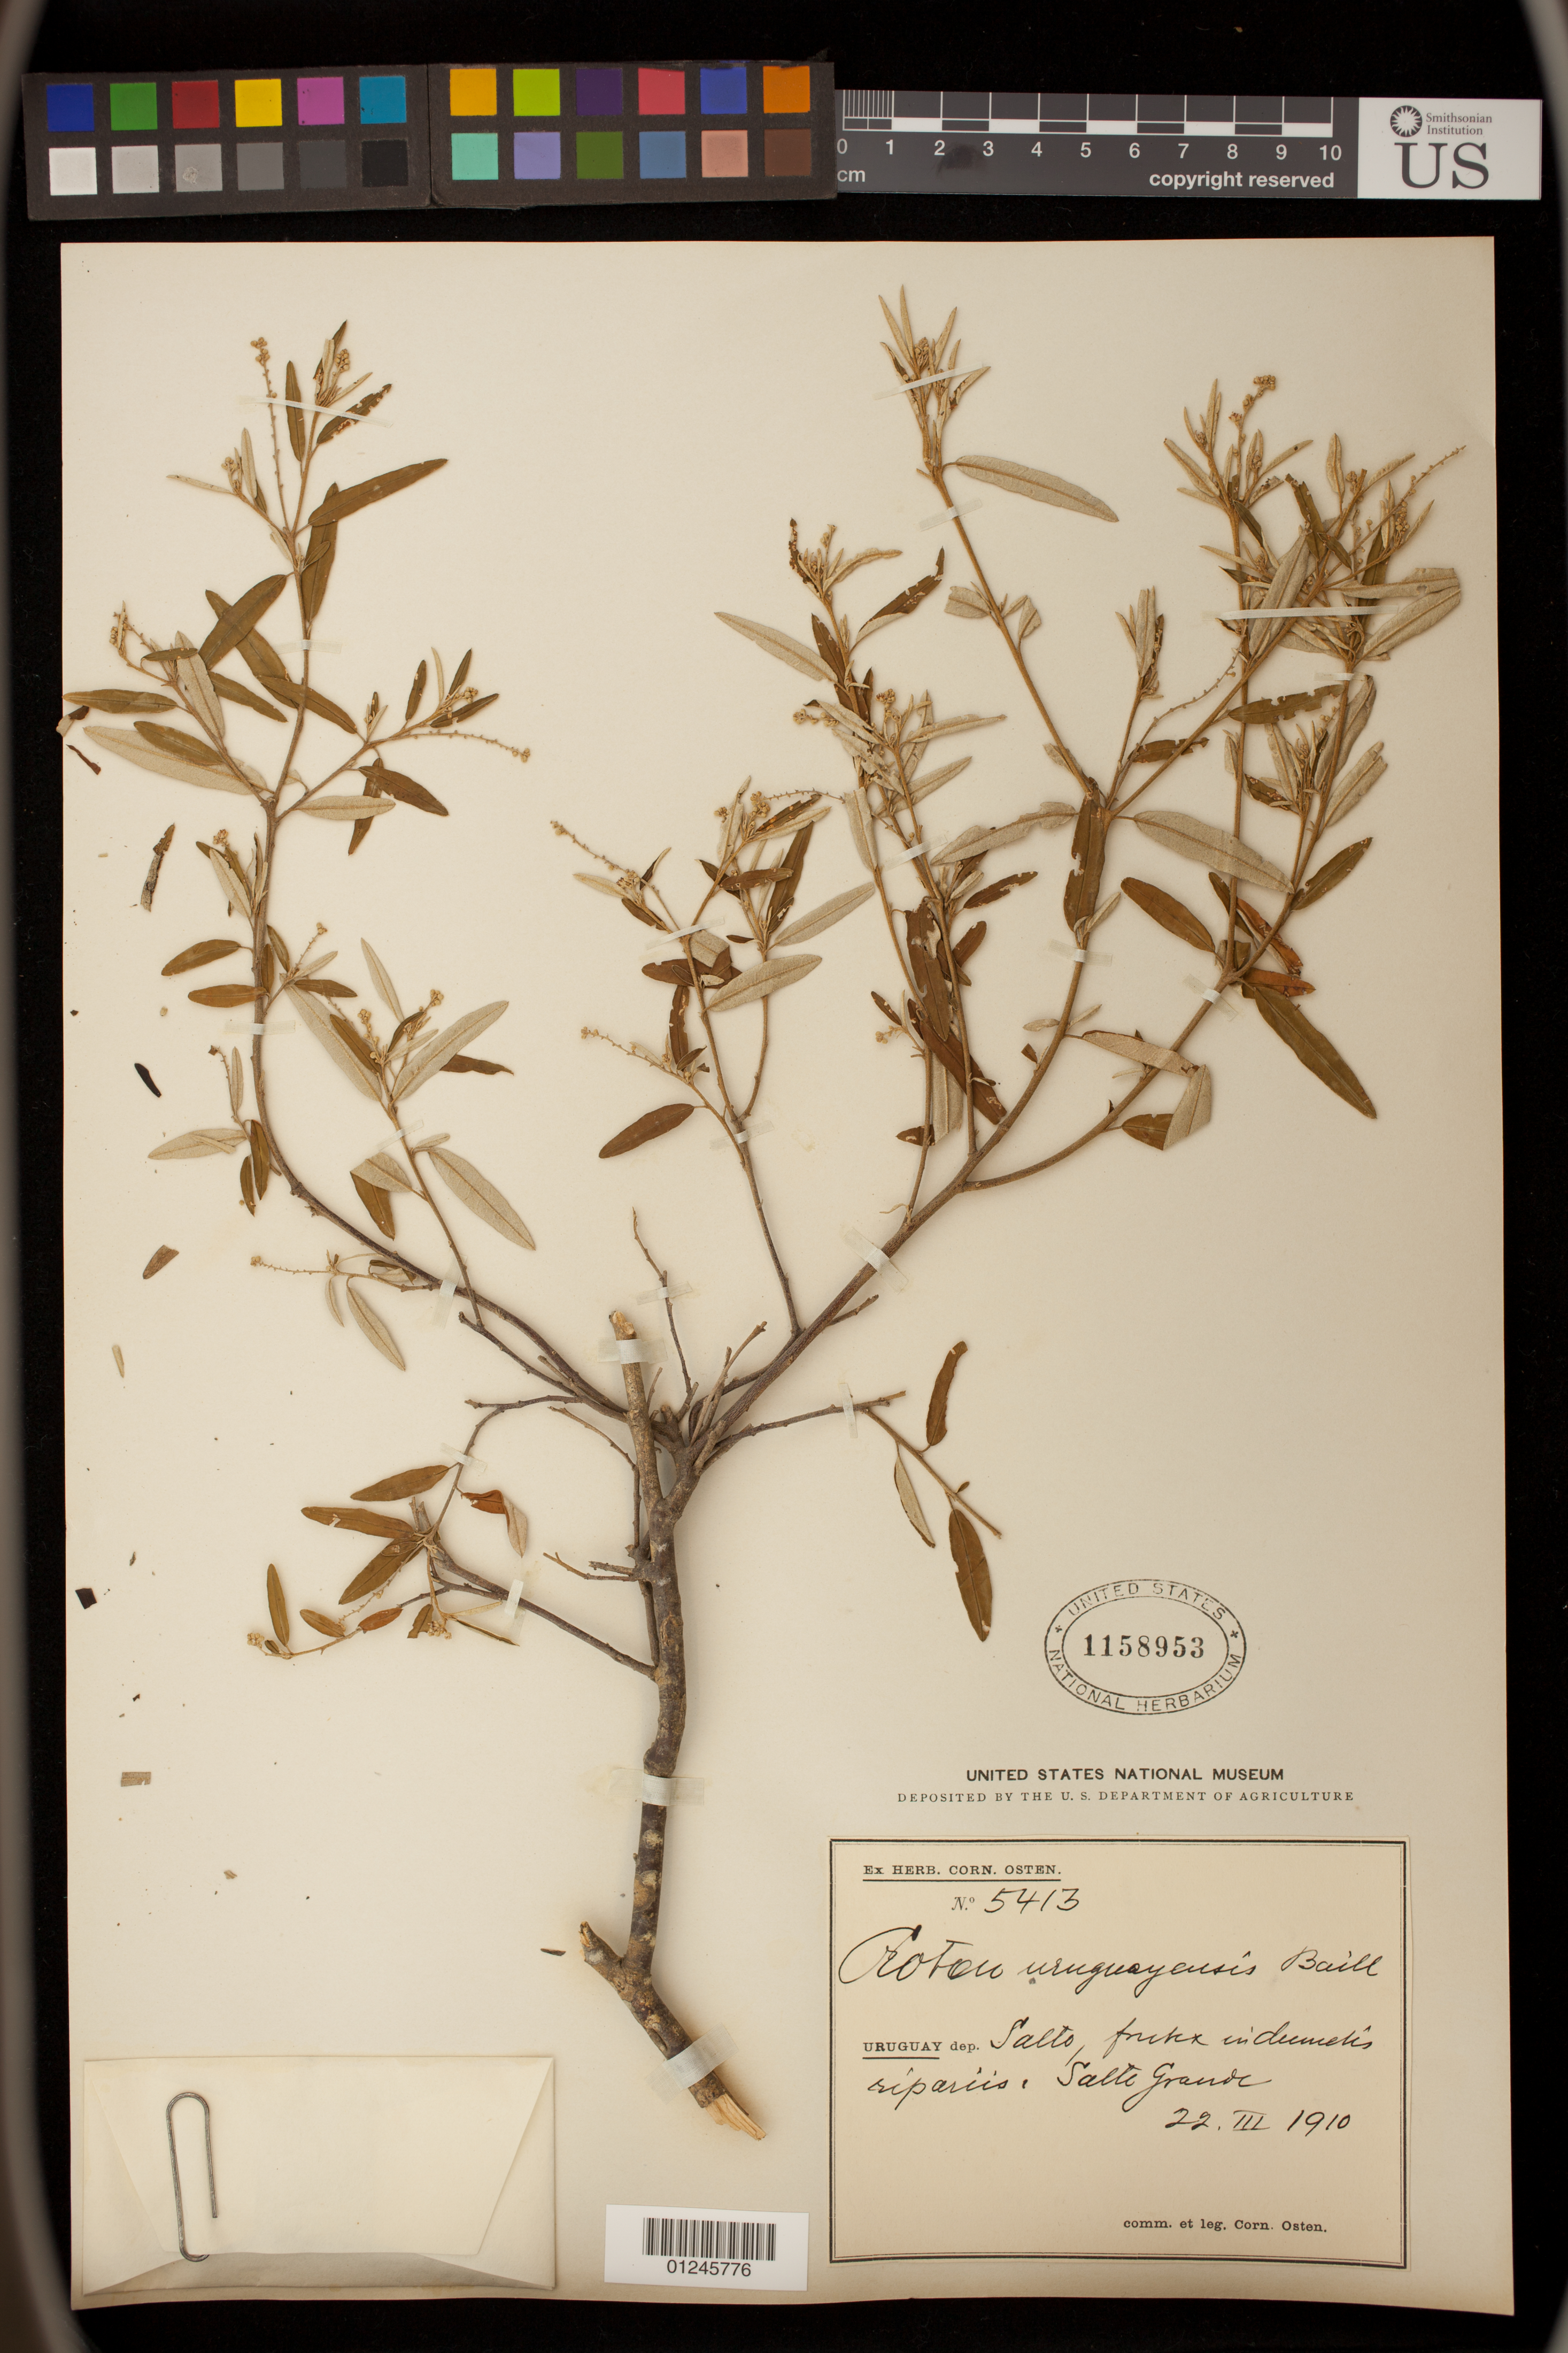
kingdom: Plantae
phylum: Tracheophyta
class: Magnoliopsida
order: Malpighiales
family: Euphorbiaceae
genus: Croton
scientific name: Croton tenuissimus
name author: Müll. Arg.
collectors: C. Osten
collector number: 5413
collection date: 1910-03-22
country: Uruguay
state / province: Salto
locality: frukx indumelis ripariis. Salte Grande.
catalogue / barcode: US 1158953